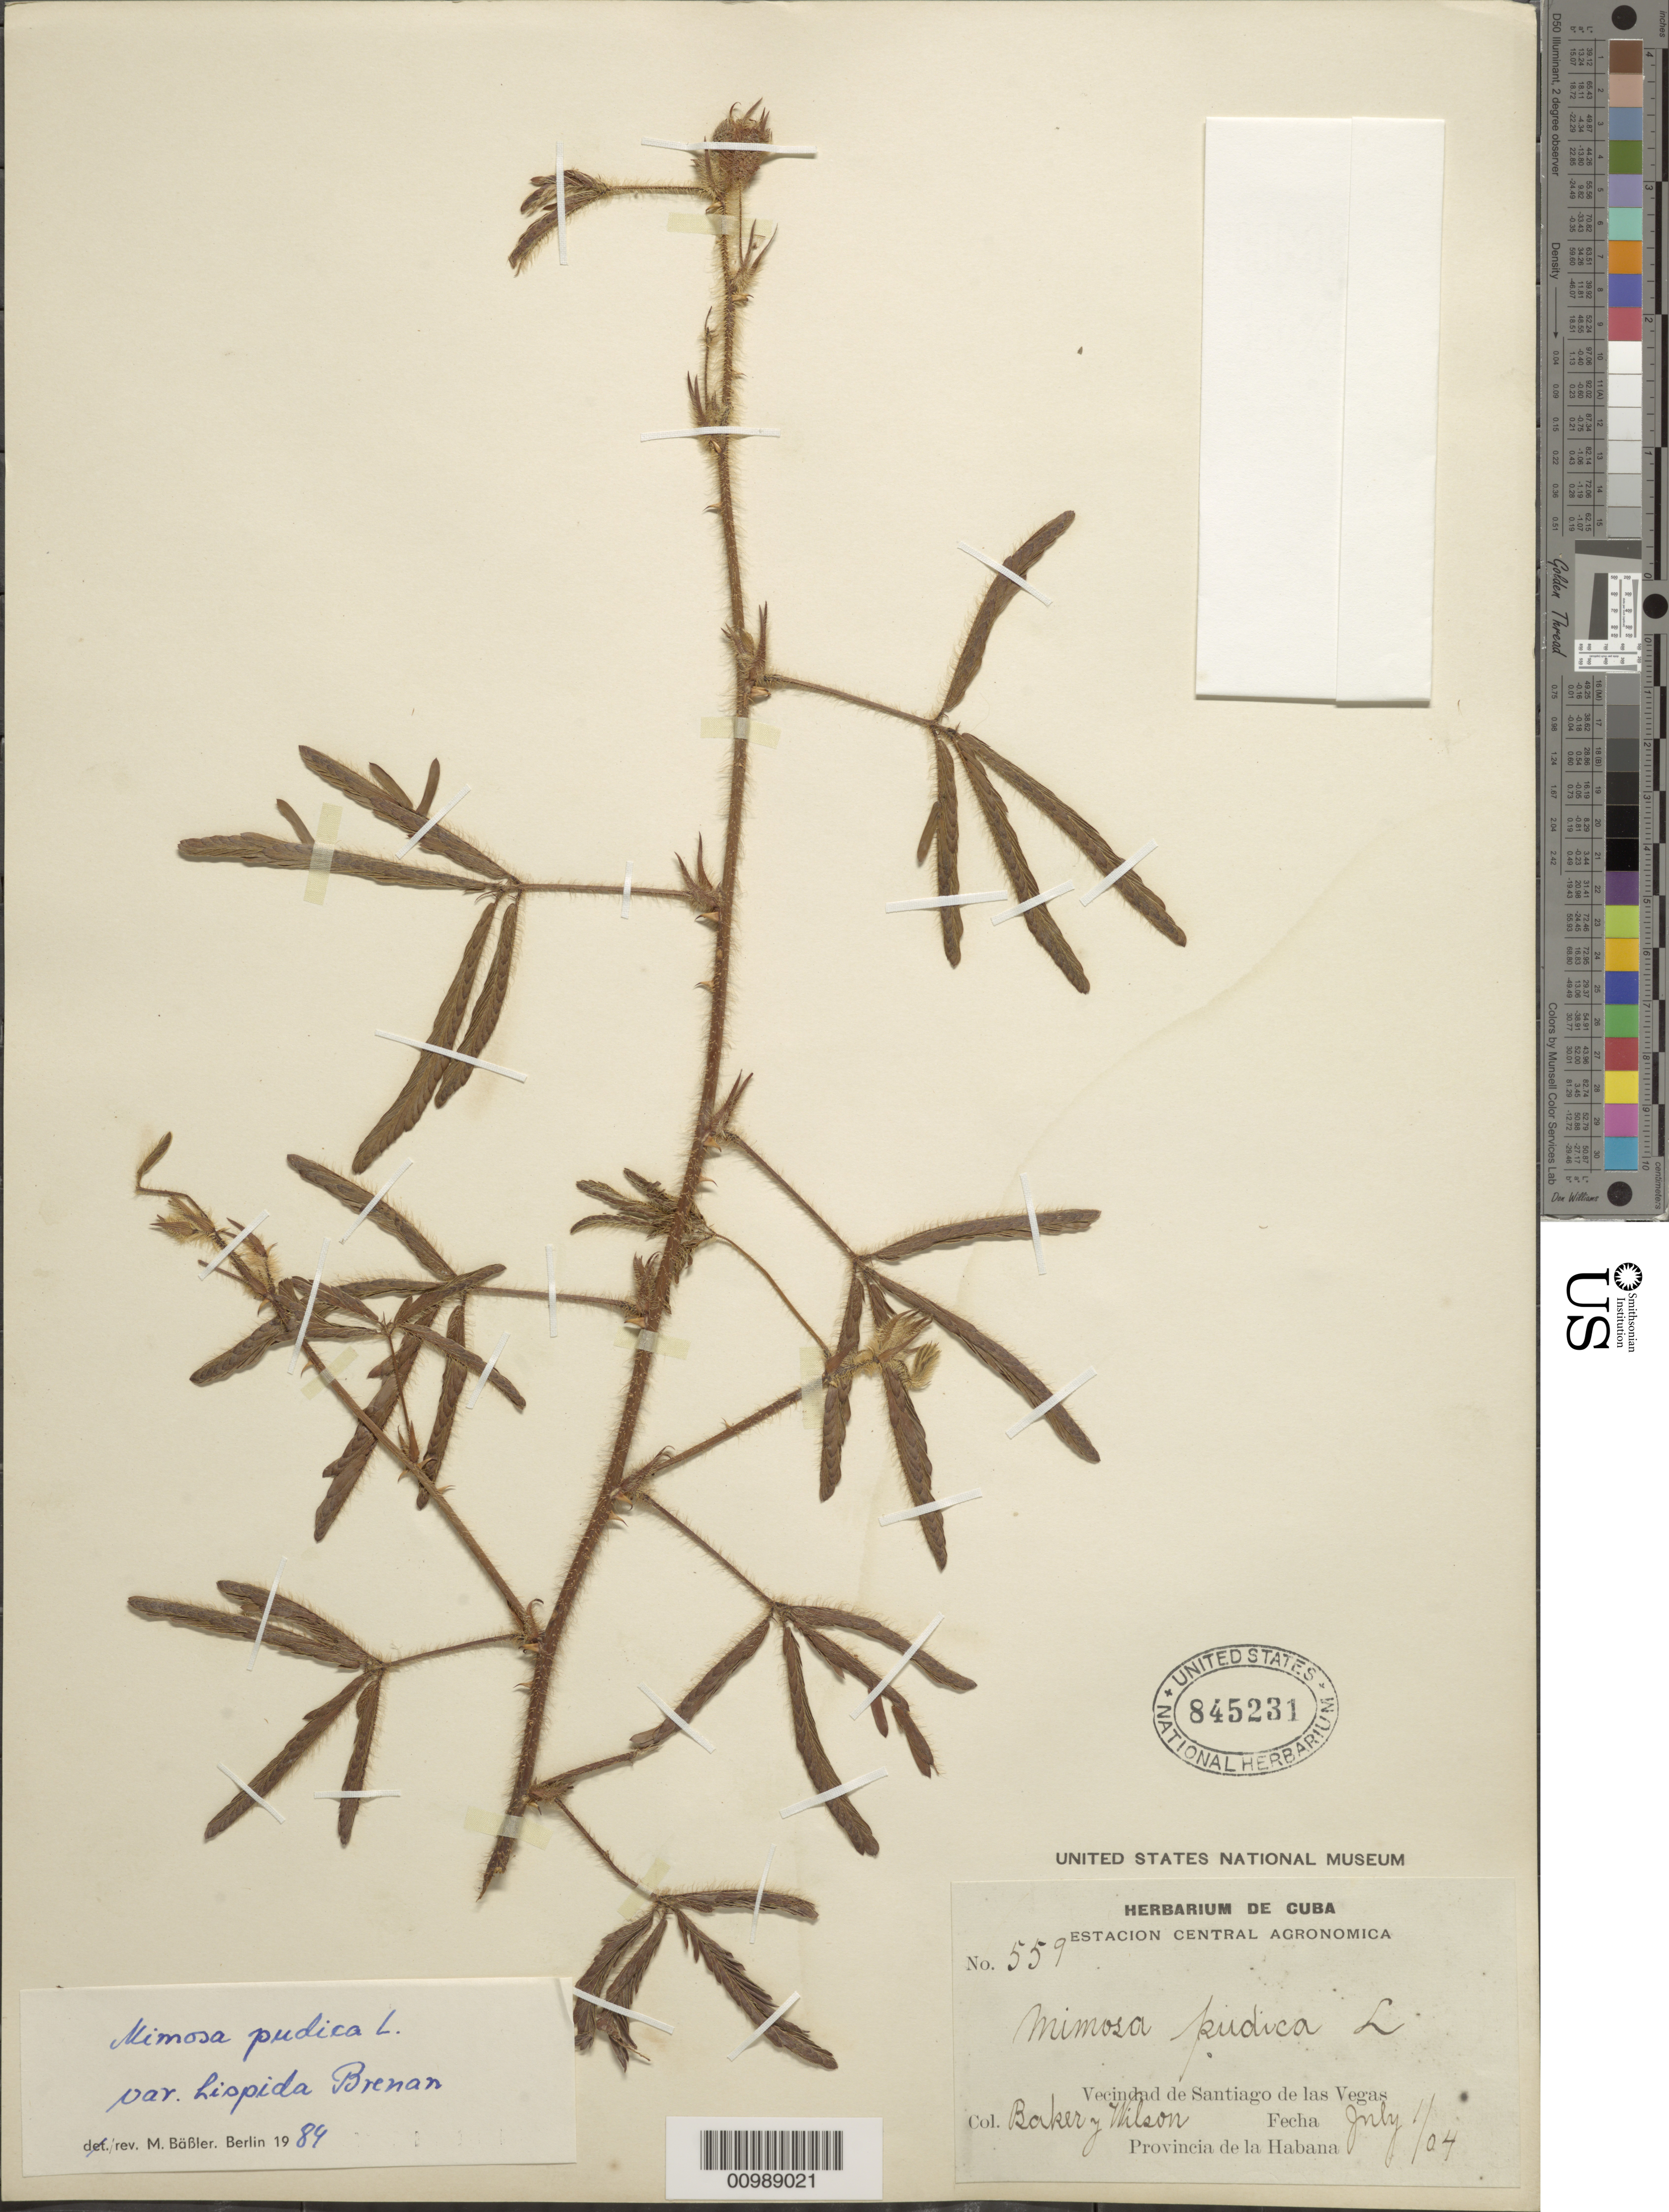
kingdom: Plantae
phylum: Tracheophyta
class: Magnoliopsida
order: Fabales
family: Fabaceae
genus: Mimosa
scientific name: Mimosa pudica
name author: L.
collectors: B. Wilson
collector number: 559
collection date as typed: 01 Jul 1904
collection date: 1904-07-01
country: Cuba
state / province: La Habana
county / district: Municipio Boyeros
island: Cuba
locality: Santiago de las Vegas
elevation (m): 97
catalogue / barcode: US 845231